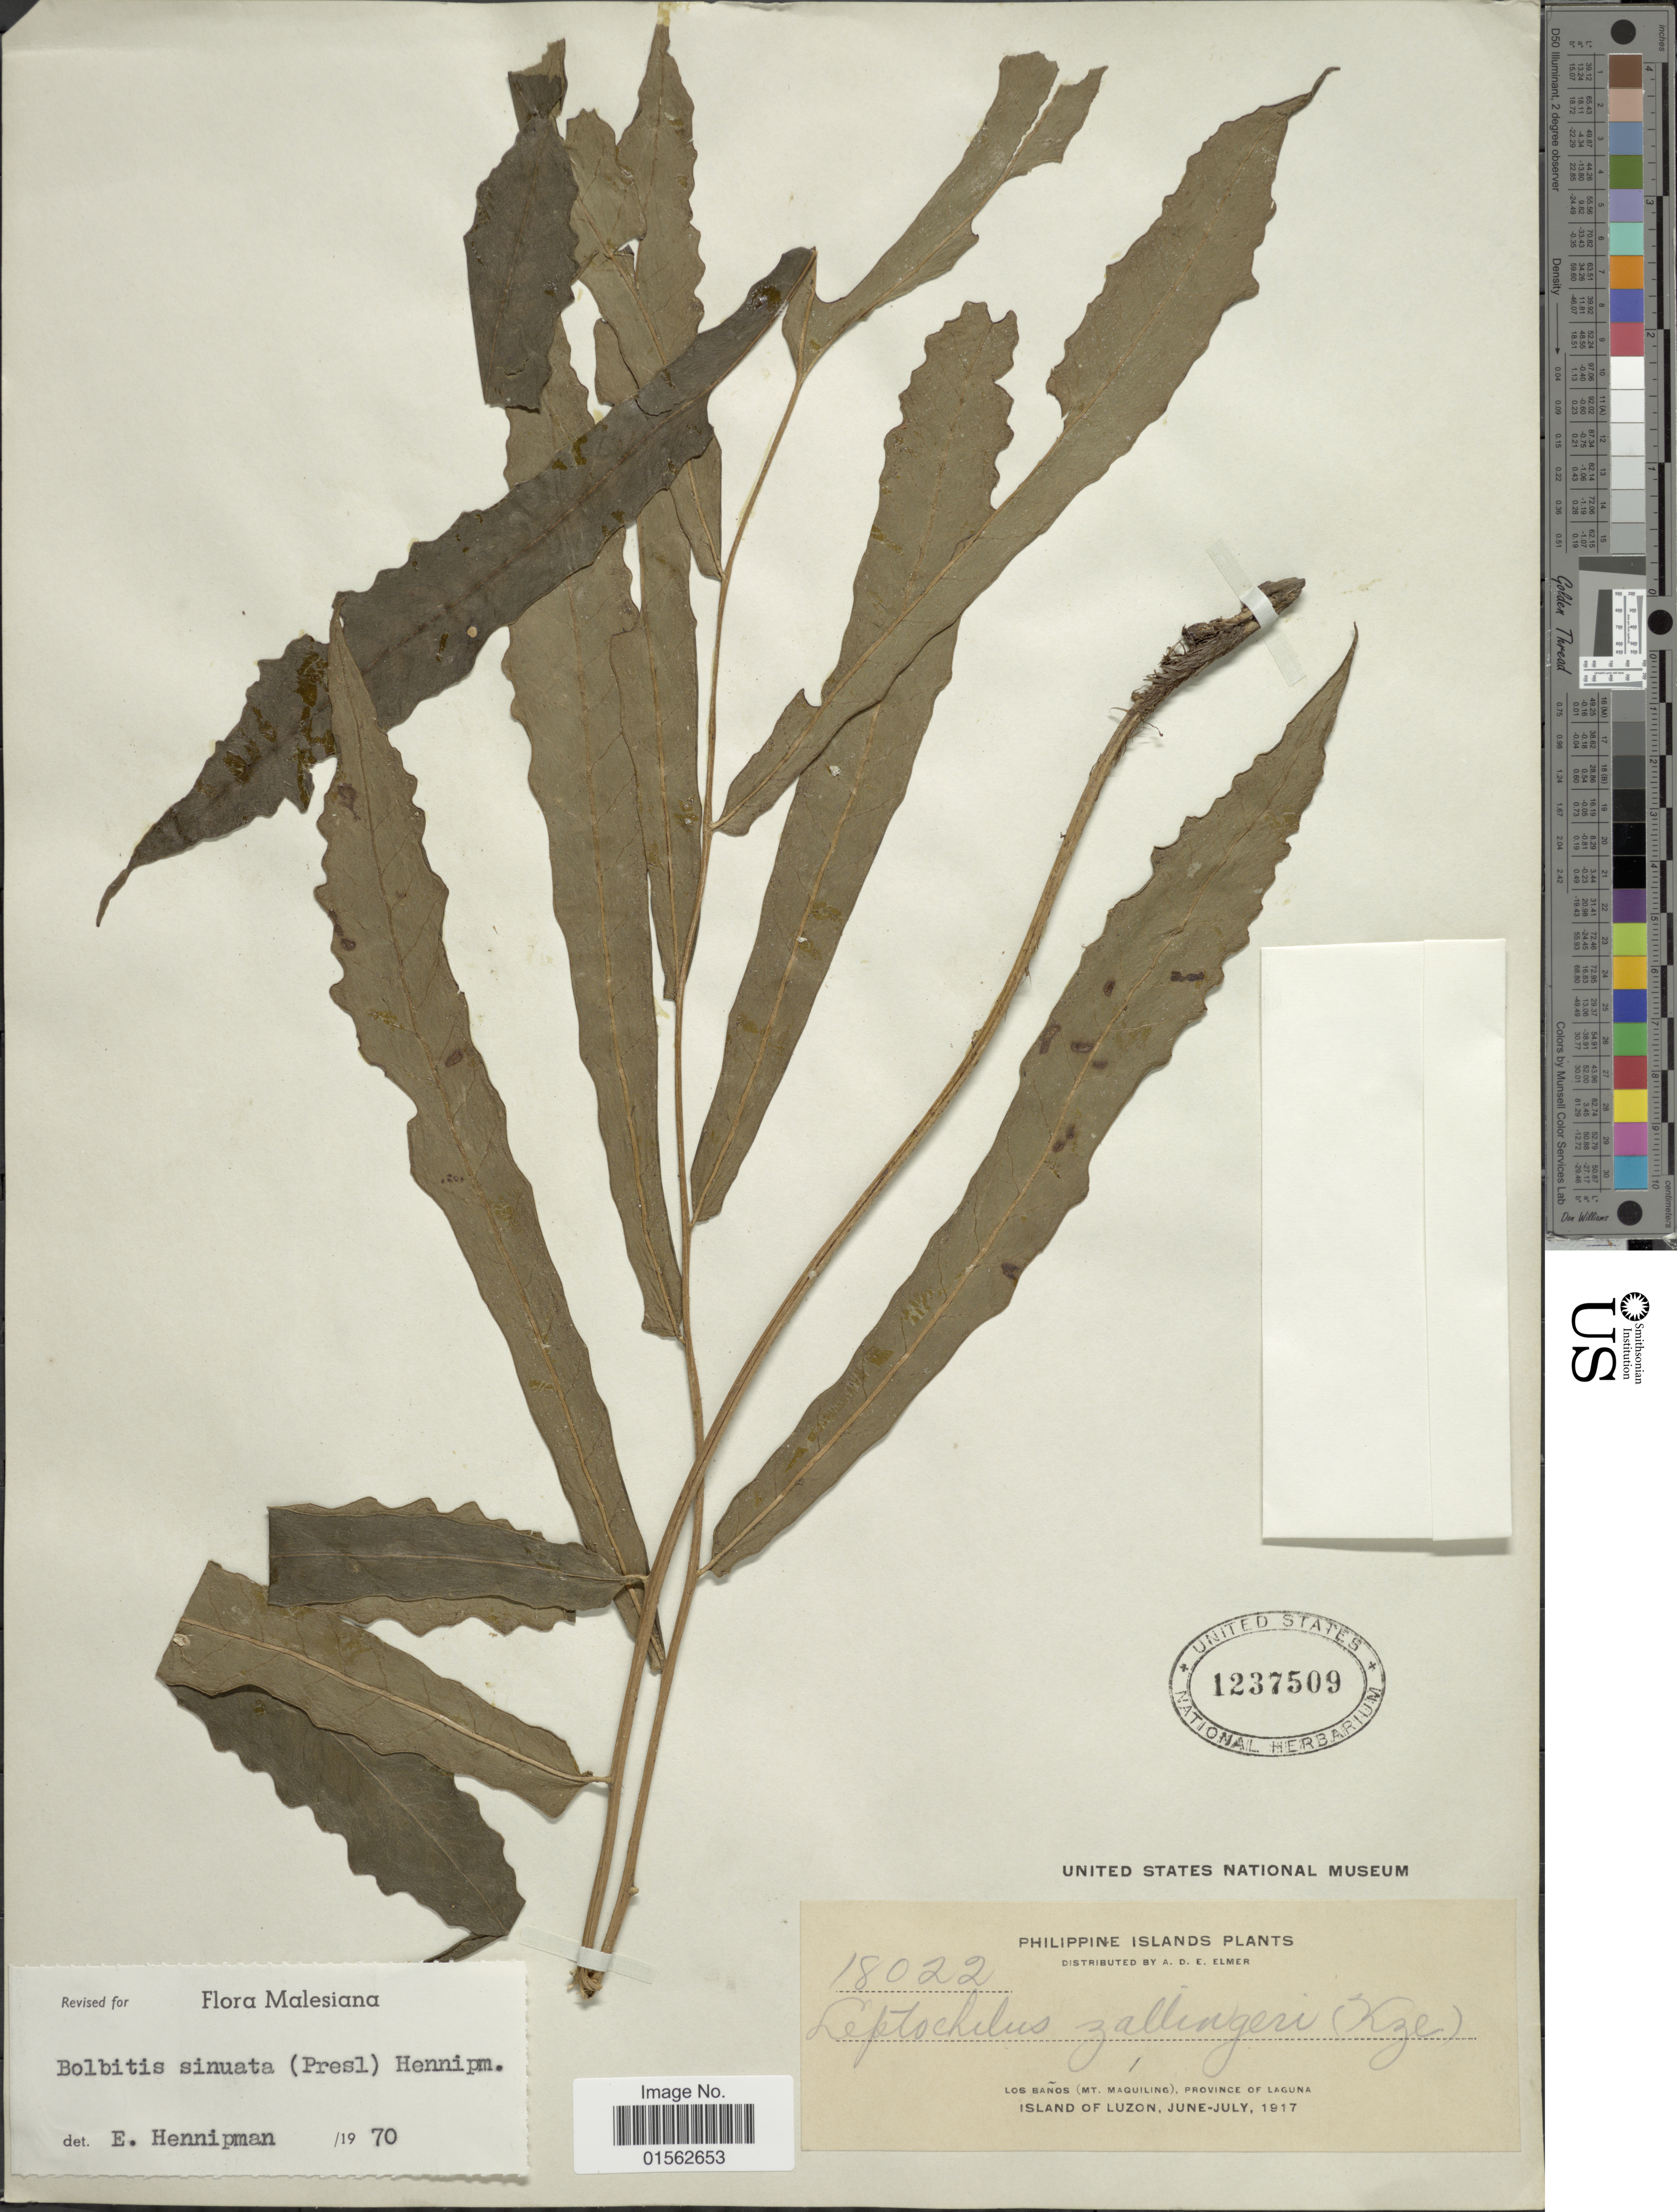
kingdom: Plantae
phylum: Tracheophyta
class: Polypodiopsida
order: Polypodiales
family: Dryopteridaceae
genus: Bolbitis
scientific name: Bolbitis sinuata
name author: (C. Presl) Hennipman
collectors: A. D. E. Elmer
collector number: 18022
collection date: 1917-06/1917-07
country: Philippines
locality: Philippine Island, Los Baños (Mt. Maquiling), Province of Laguna, Island of Luzon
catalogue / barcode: US 1237509